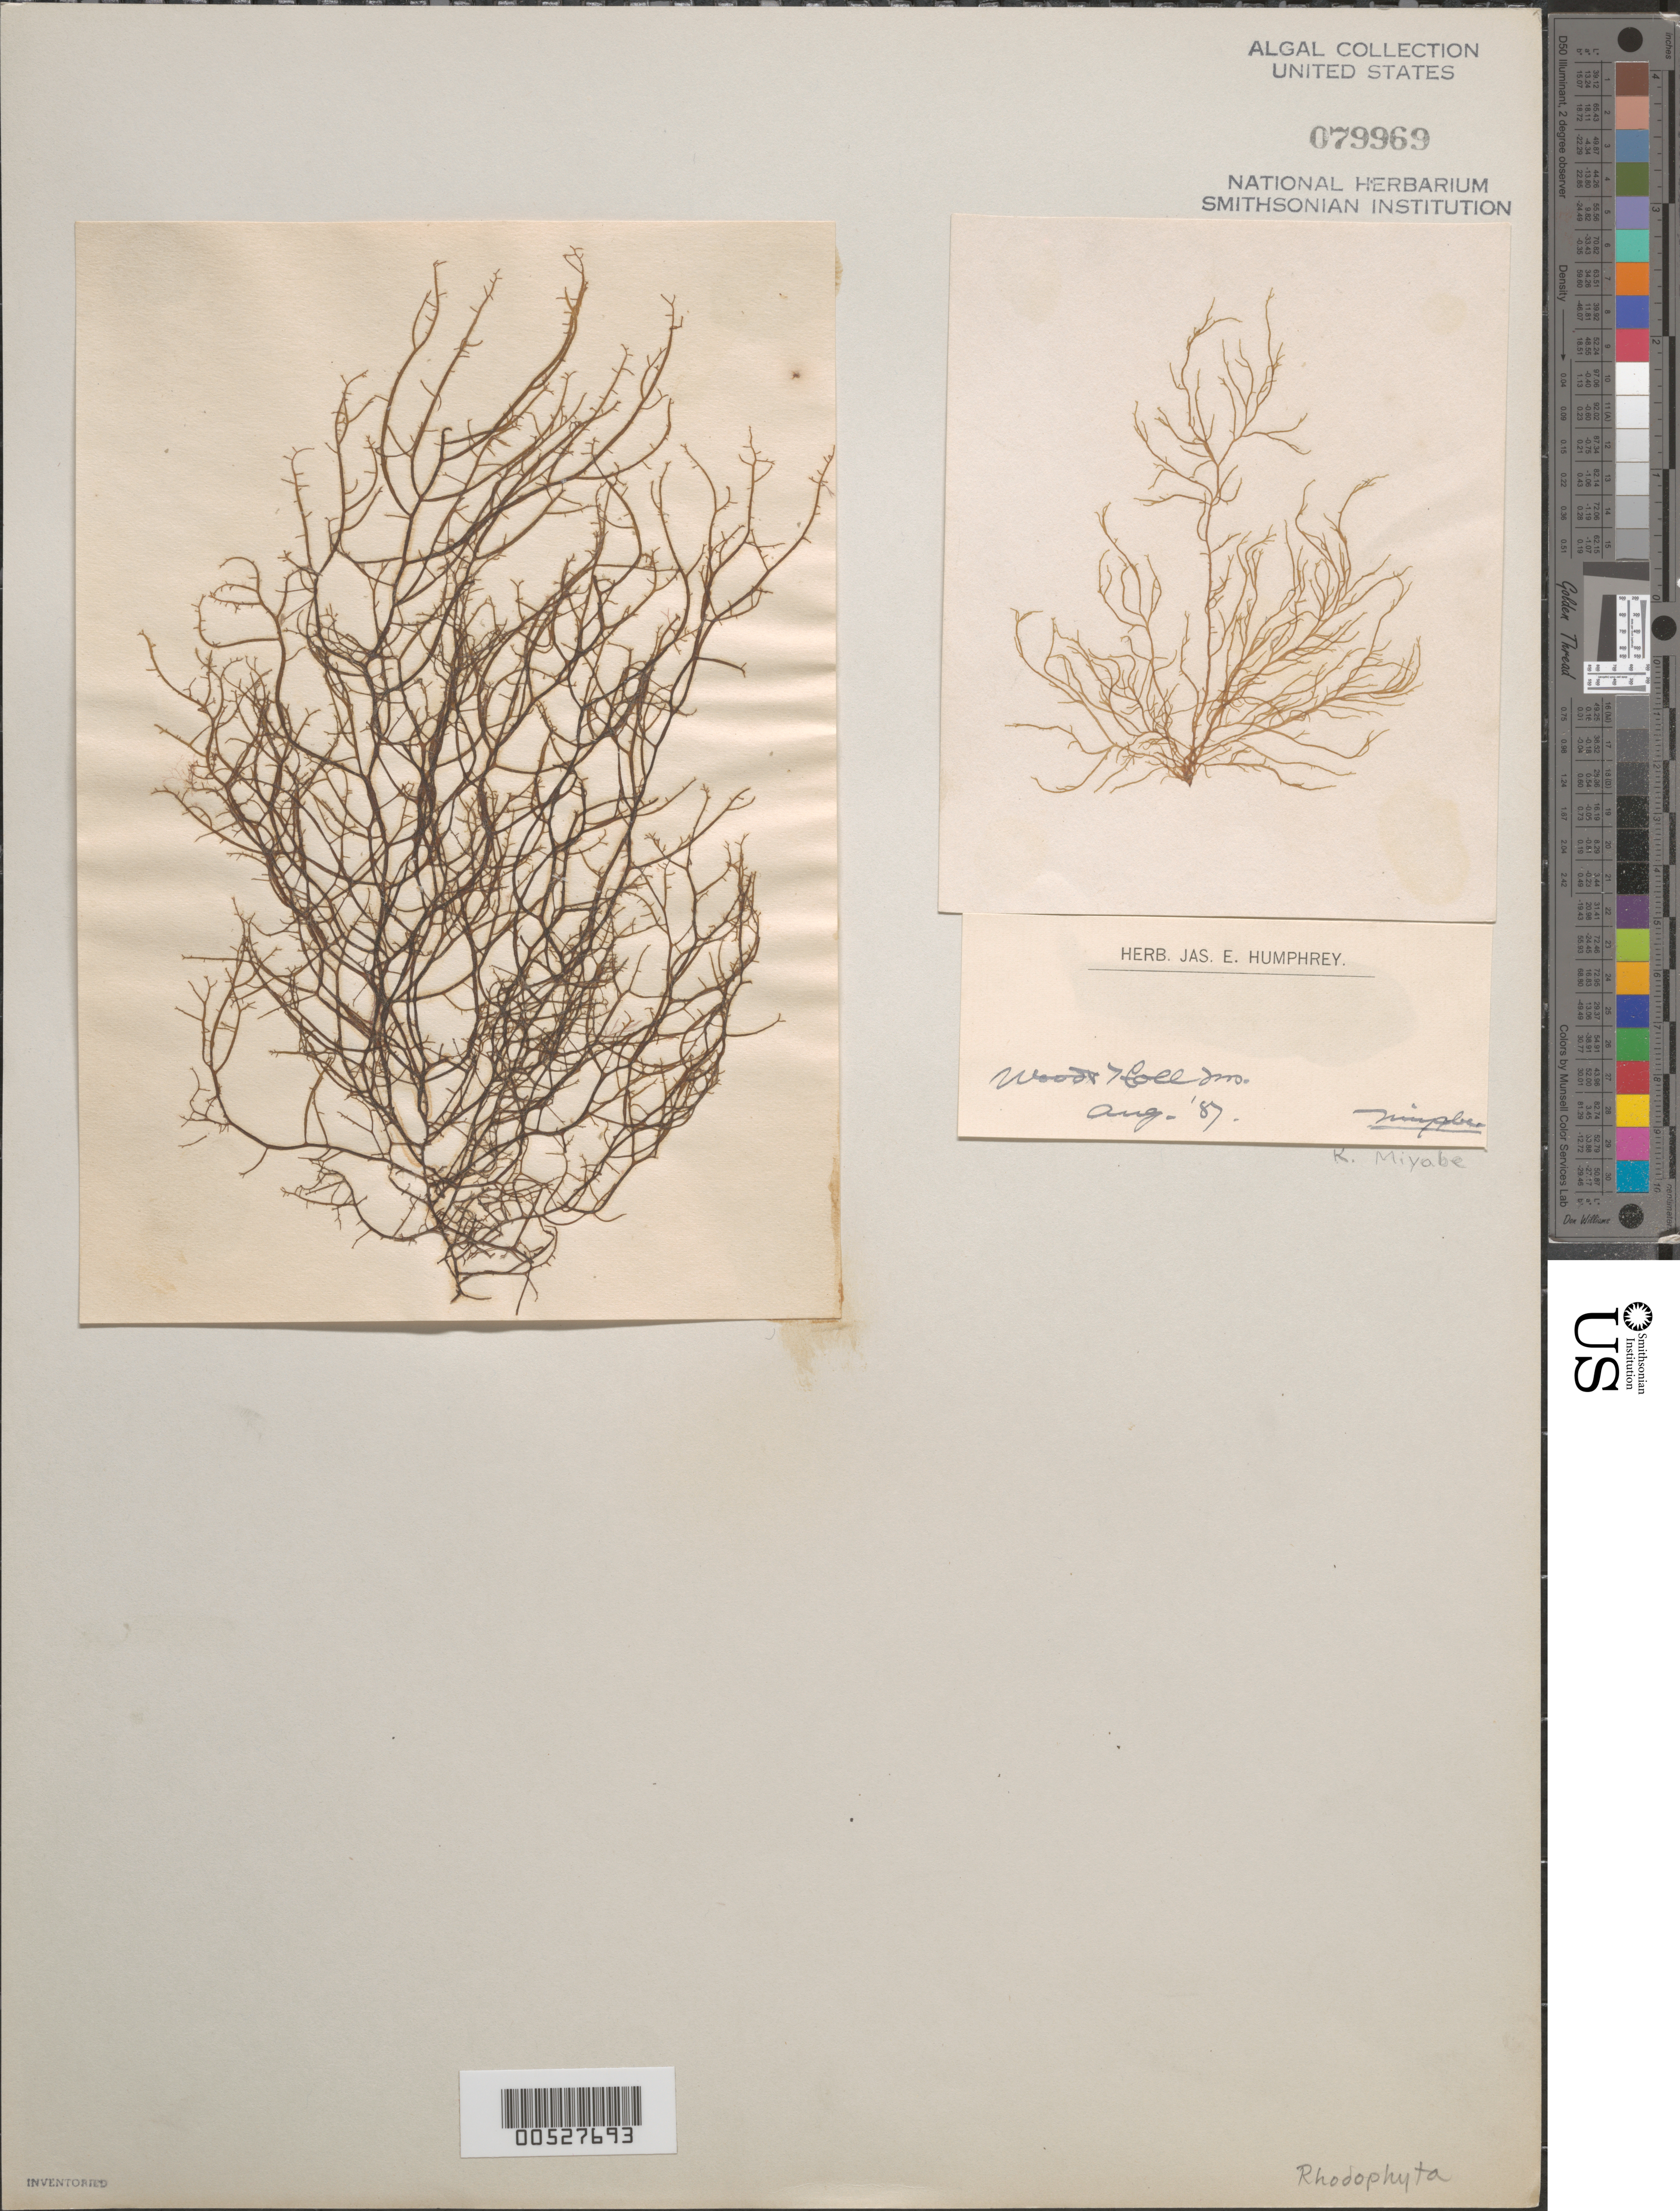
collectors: K. Miyabe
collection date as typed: Aug 1887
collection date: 1887-08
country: United States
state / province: Massachusetts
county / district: Barnstable County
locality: Woods Hole (Woods Holl)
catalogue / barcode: US 79969